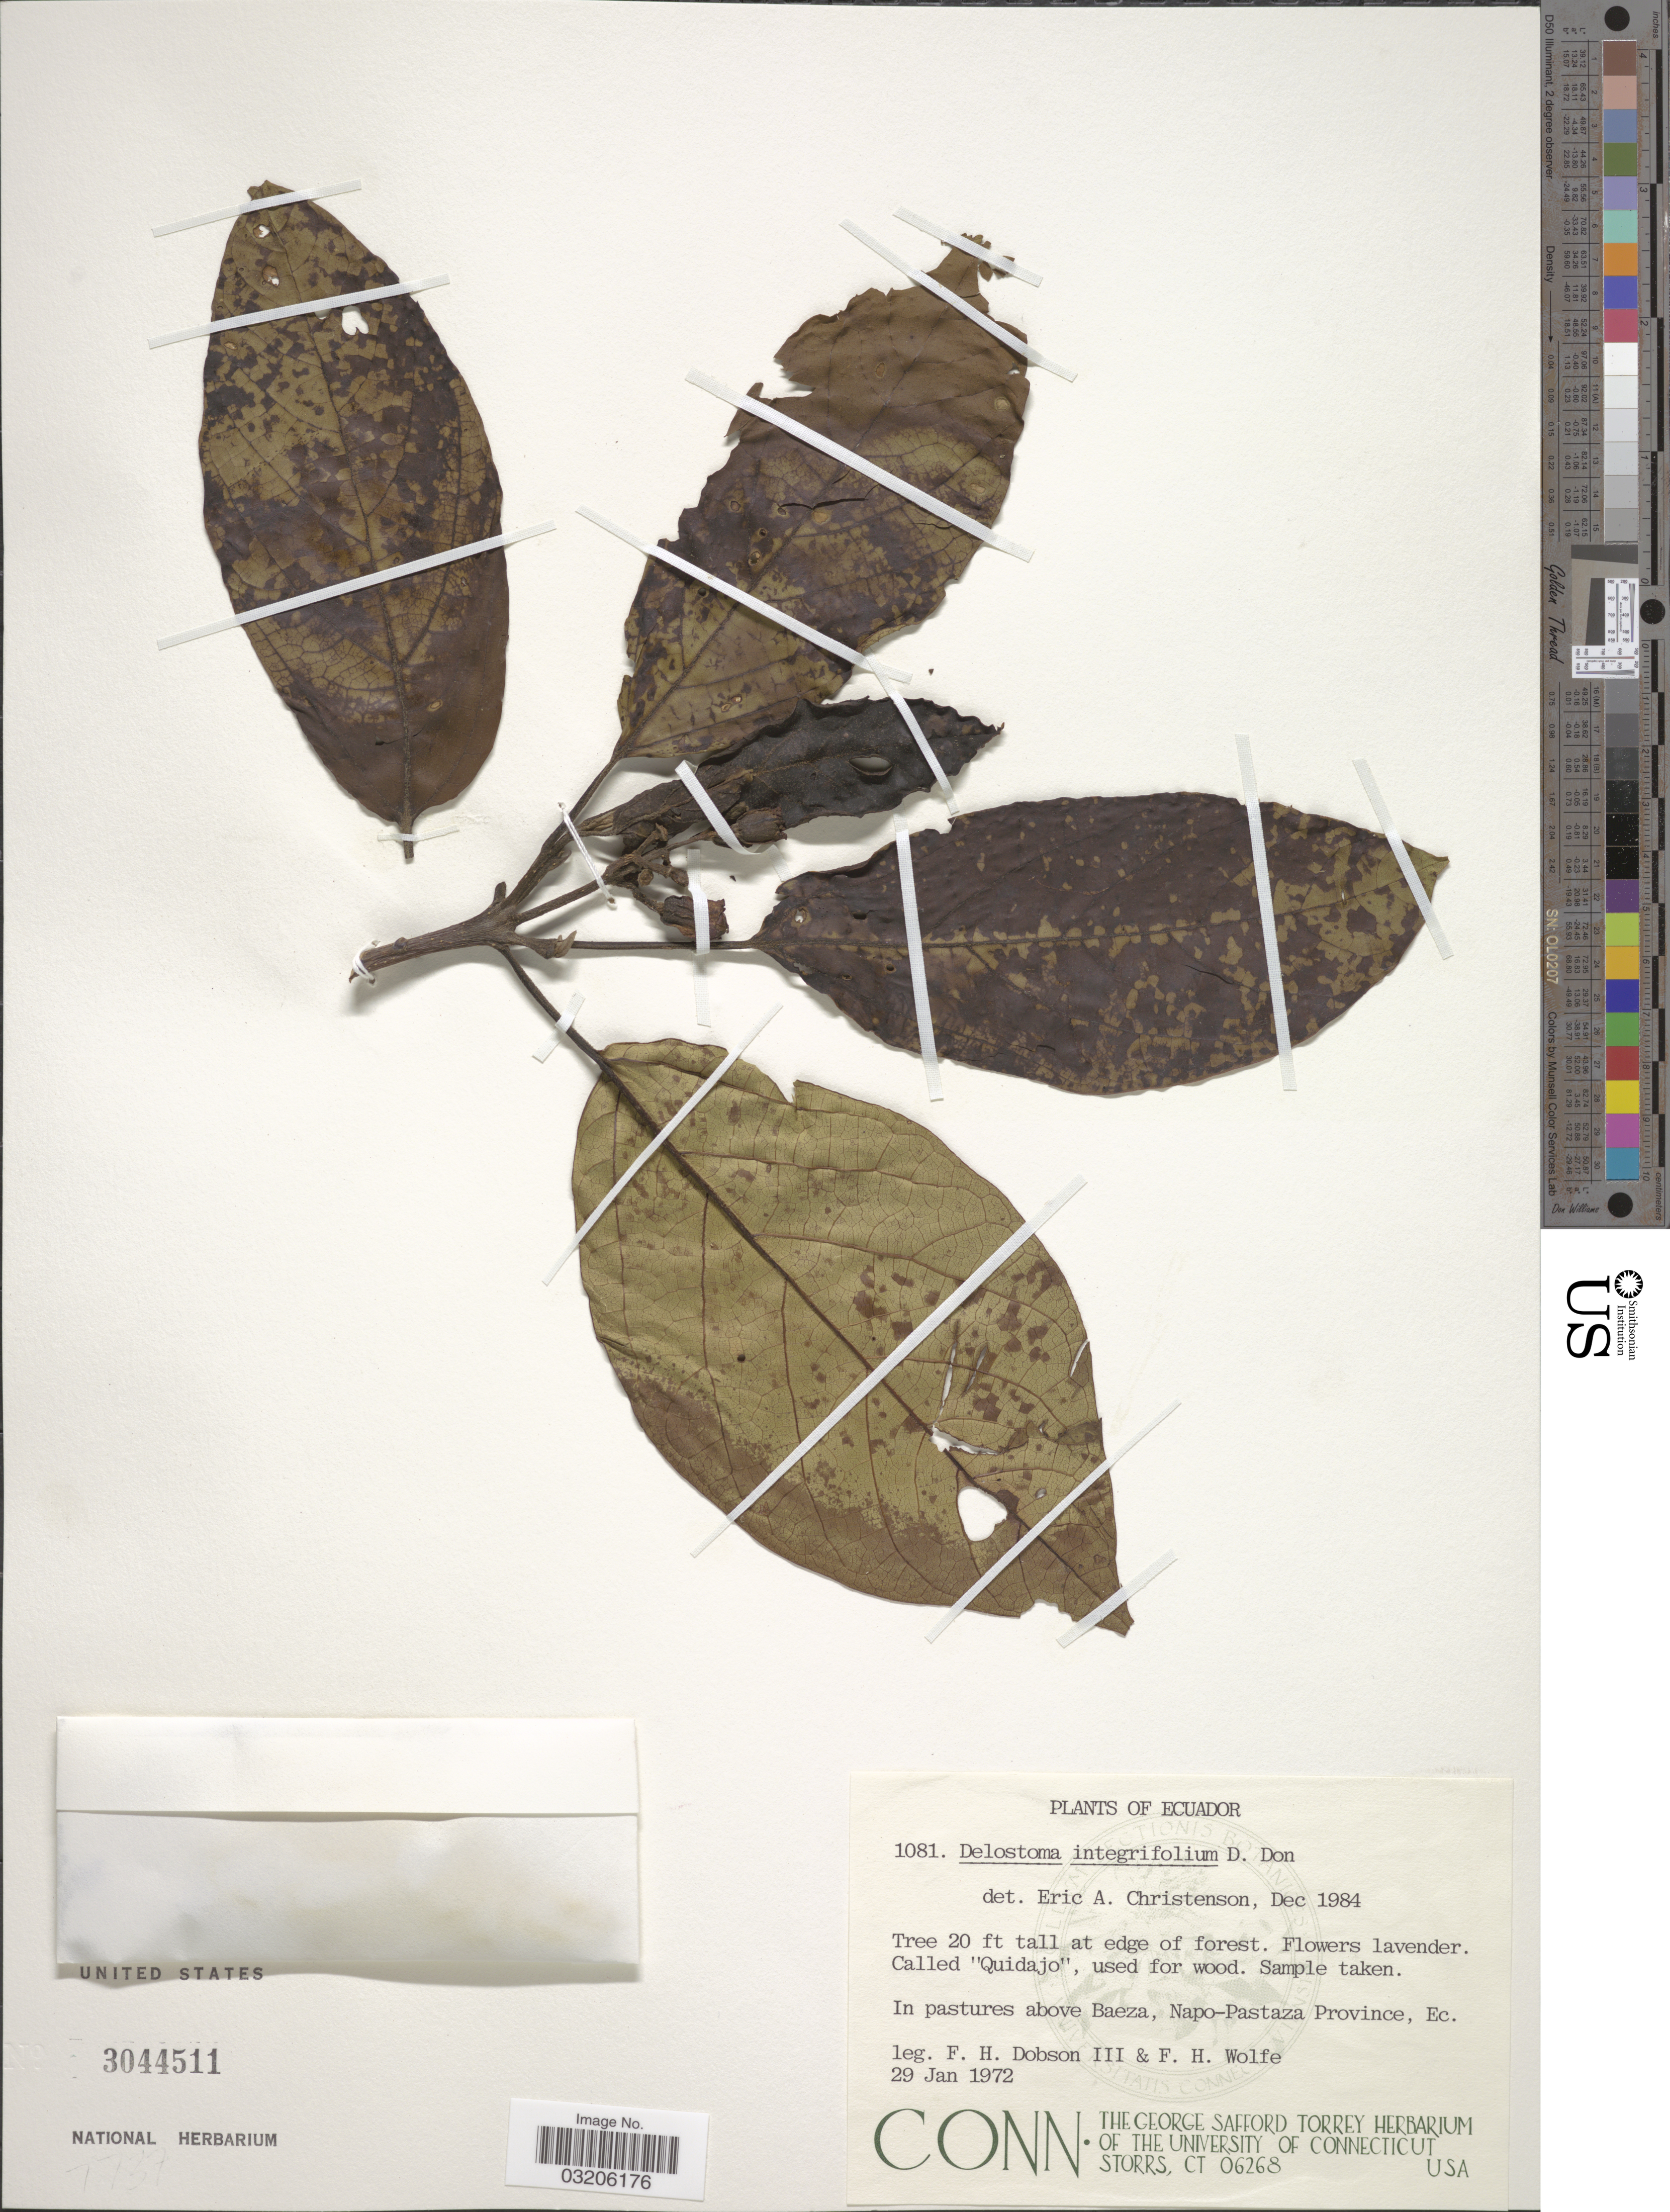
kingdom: Plantae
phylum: Tracheophyta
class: Magnoliopsida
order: Lamiales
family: Bignoniaceae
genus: Delostoma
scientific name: Delostoma integrifolium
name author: D. Don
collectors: F. Dobson III & F. Wolfe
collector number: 1081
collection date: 1972-01-29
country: Ecuador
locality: In pastures above Baeza, Napo-Pastaza Province, Ec.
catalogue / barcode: US 3044511